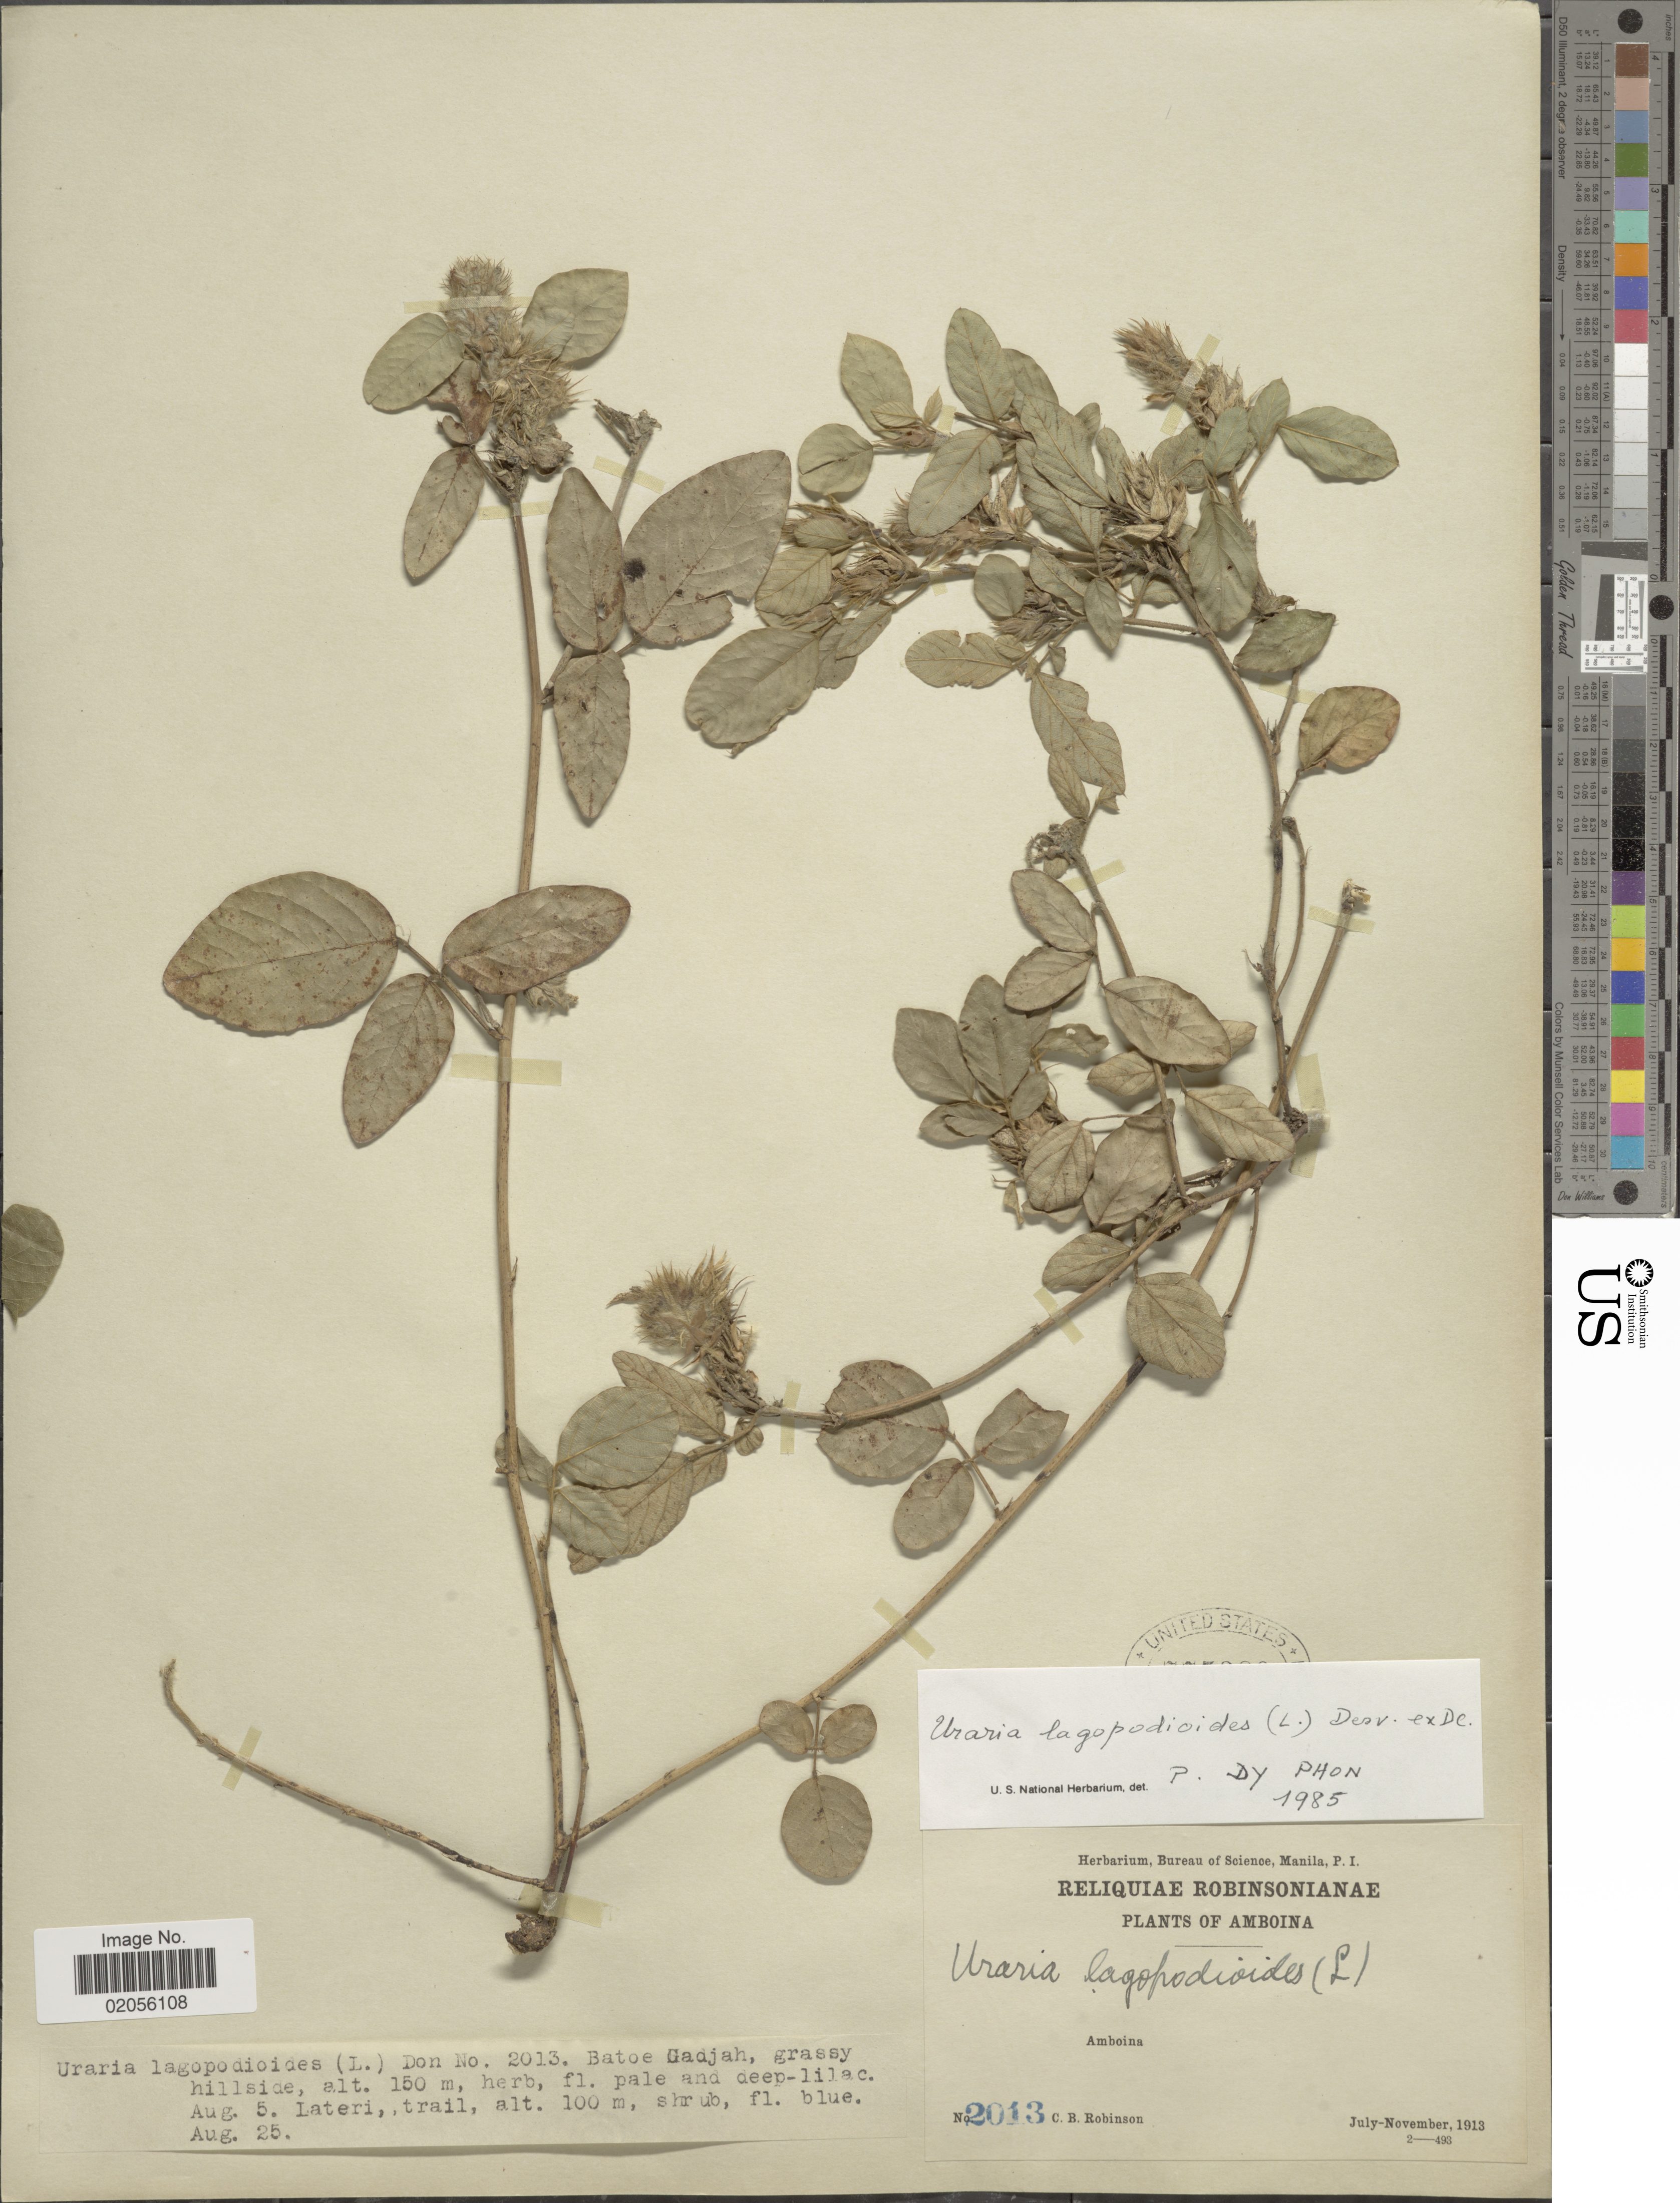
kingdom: Plantae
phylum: Tracheophyta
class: Magnoliopsida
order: Fabales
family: Fabaceae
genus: Uraria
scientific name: Uraria lagopodioides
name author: (L.) Desv. ex DC.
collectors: C. Robinson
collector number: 2013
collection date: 1913-08-05/1913-08-25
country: Indonesia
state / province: Maluku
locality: Batoe Gadjah, Lateri. Amboina.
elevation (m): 100